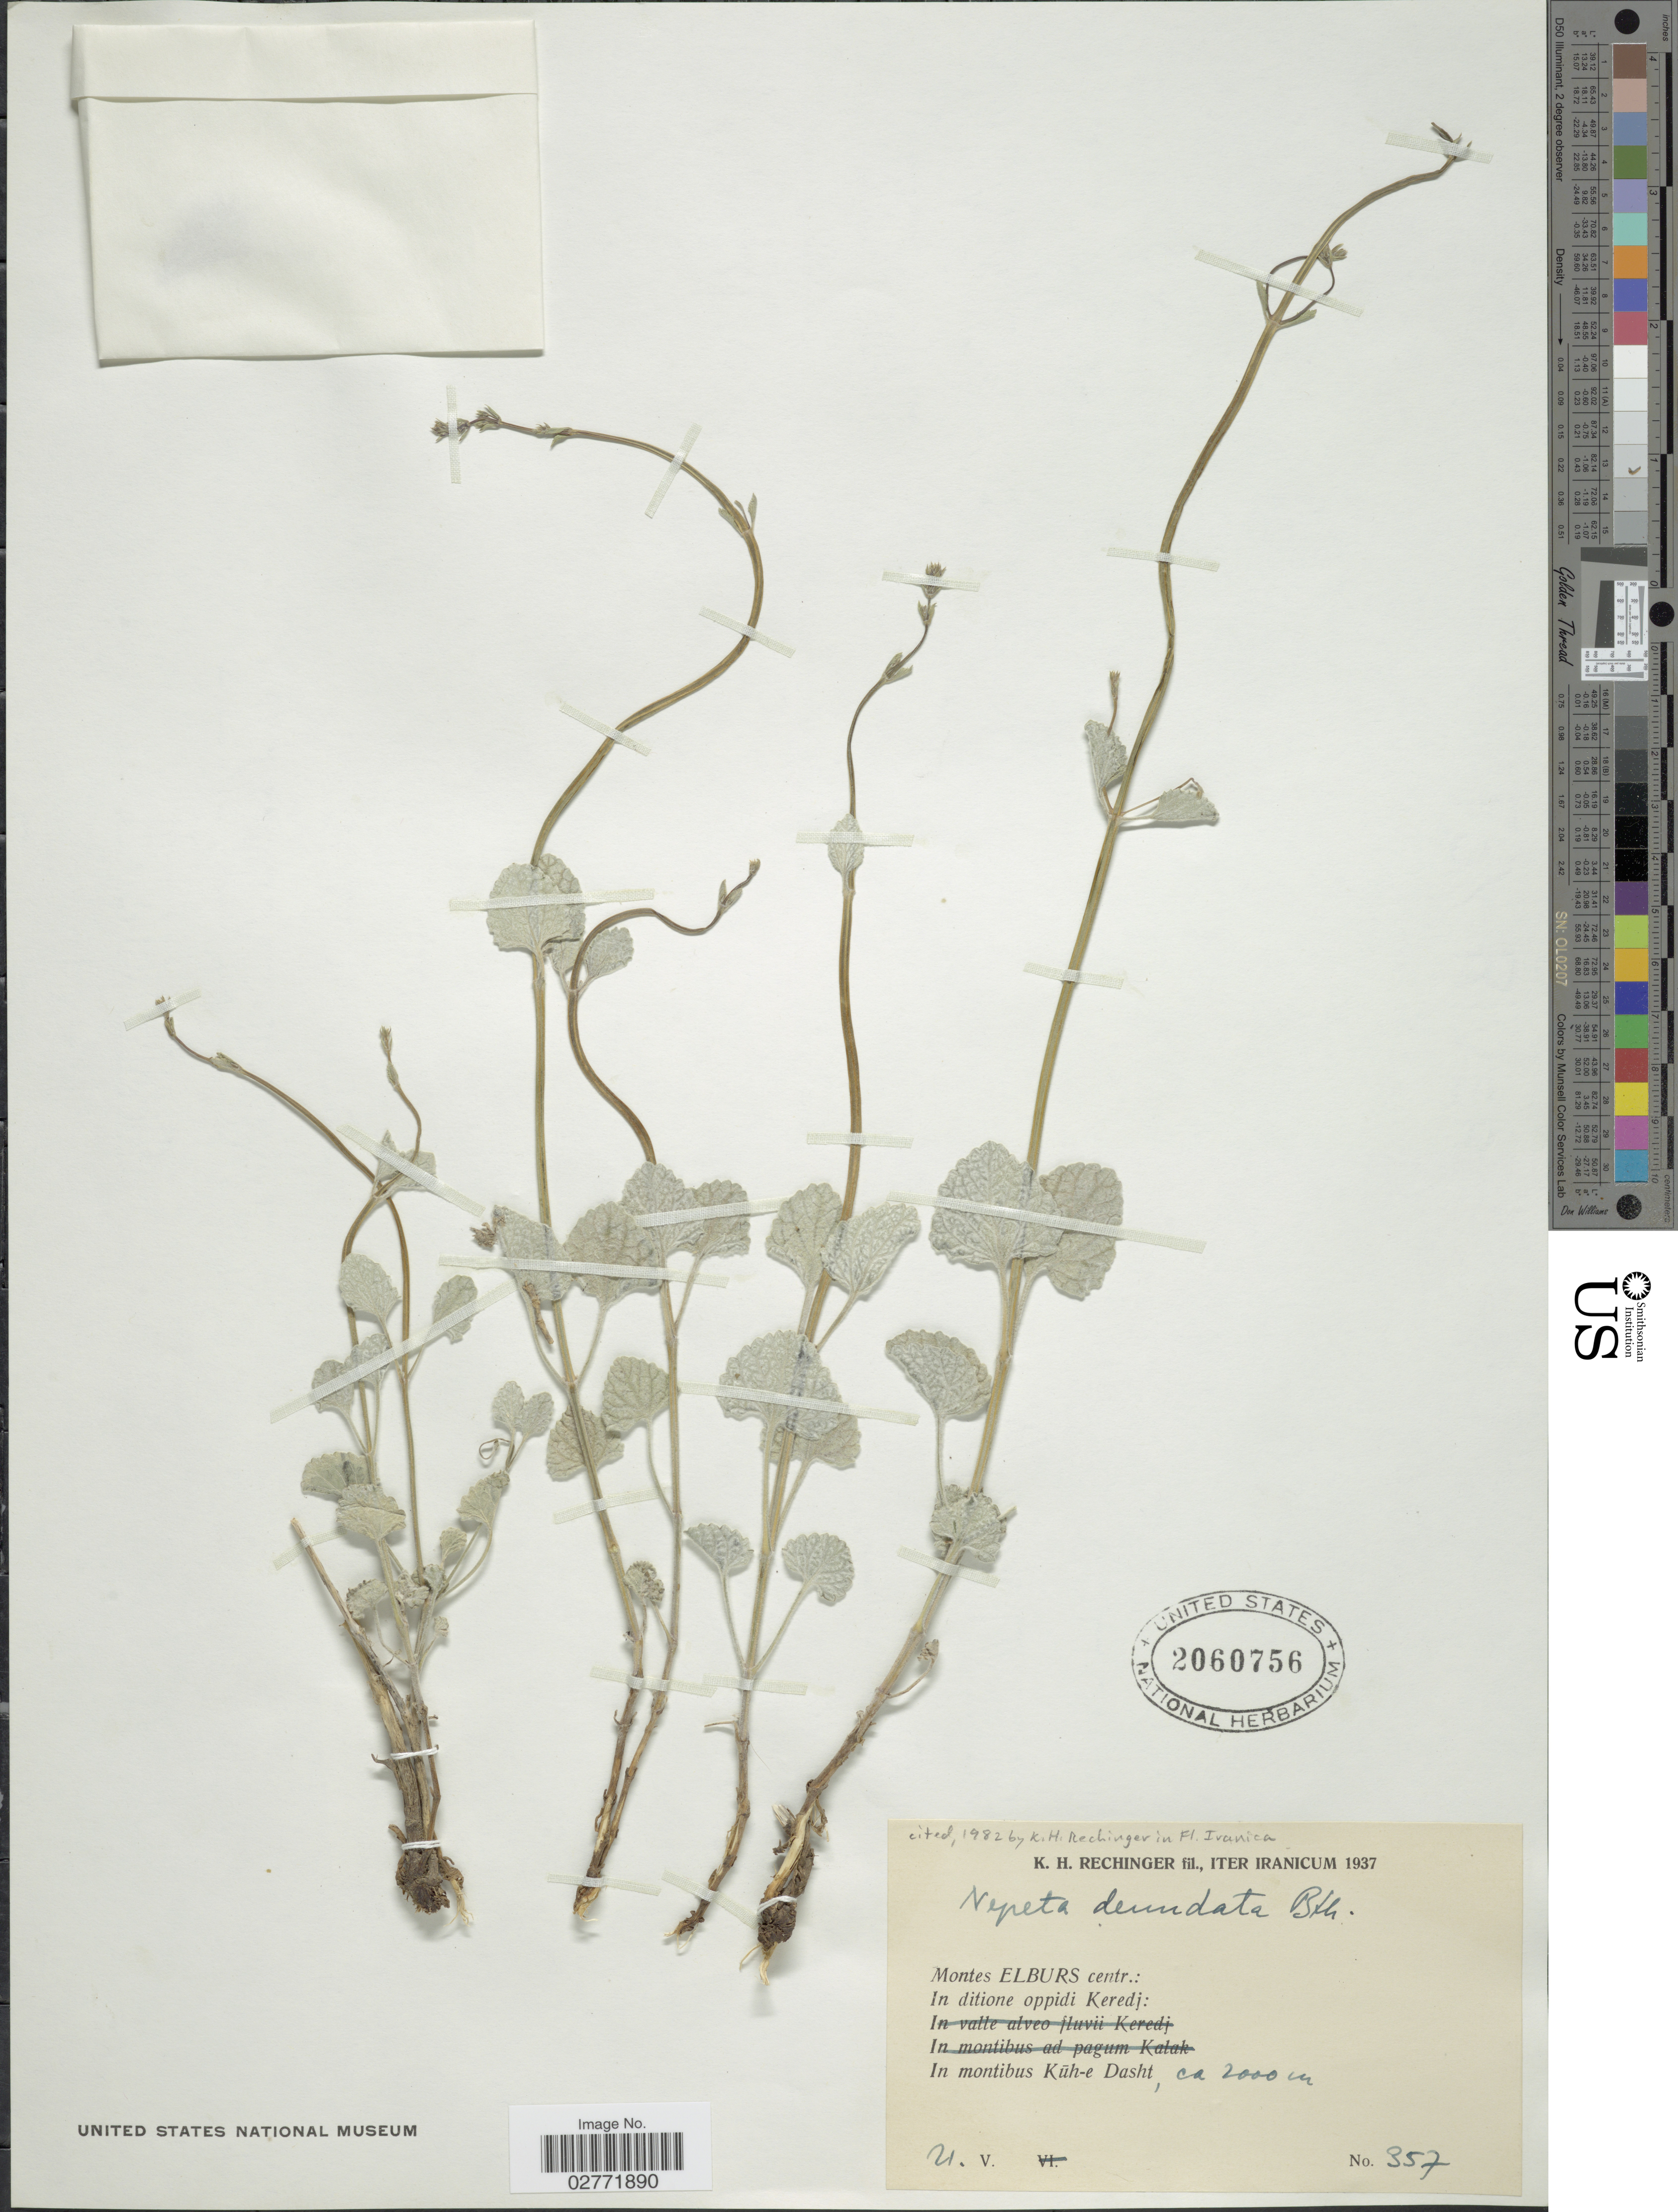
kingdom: Plantae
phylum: Tracheophyta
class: Magnoliopsida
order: Lamiales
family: Lamiaceae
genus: Nepeta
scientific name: Nepeta denudata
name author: Benth.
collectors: K. H. Rechinger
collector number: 357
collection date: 1937-05-21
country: Iran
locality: Montes Elburs centr., In ditione oppidi Keredj, In montibus Küh-e Dasht.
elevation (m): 2000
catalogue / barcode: US 2060756